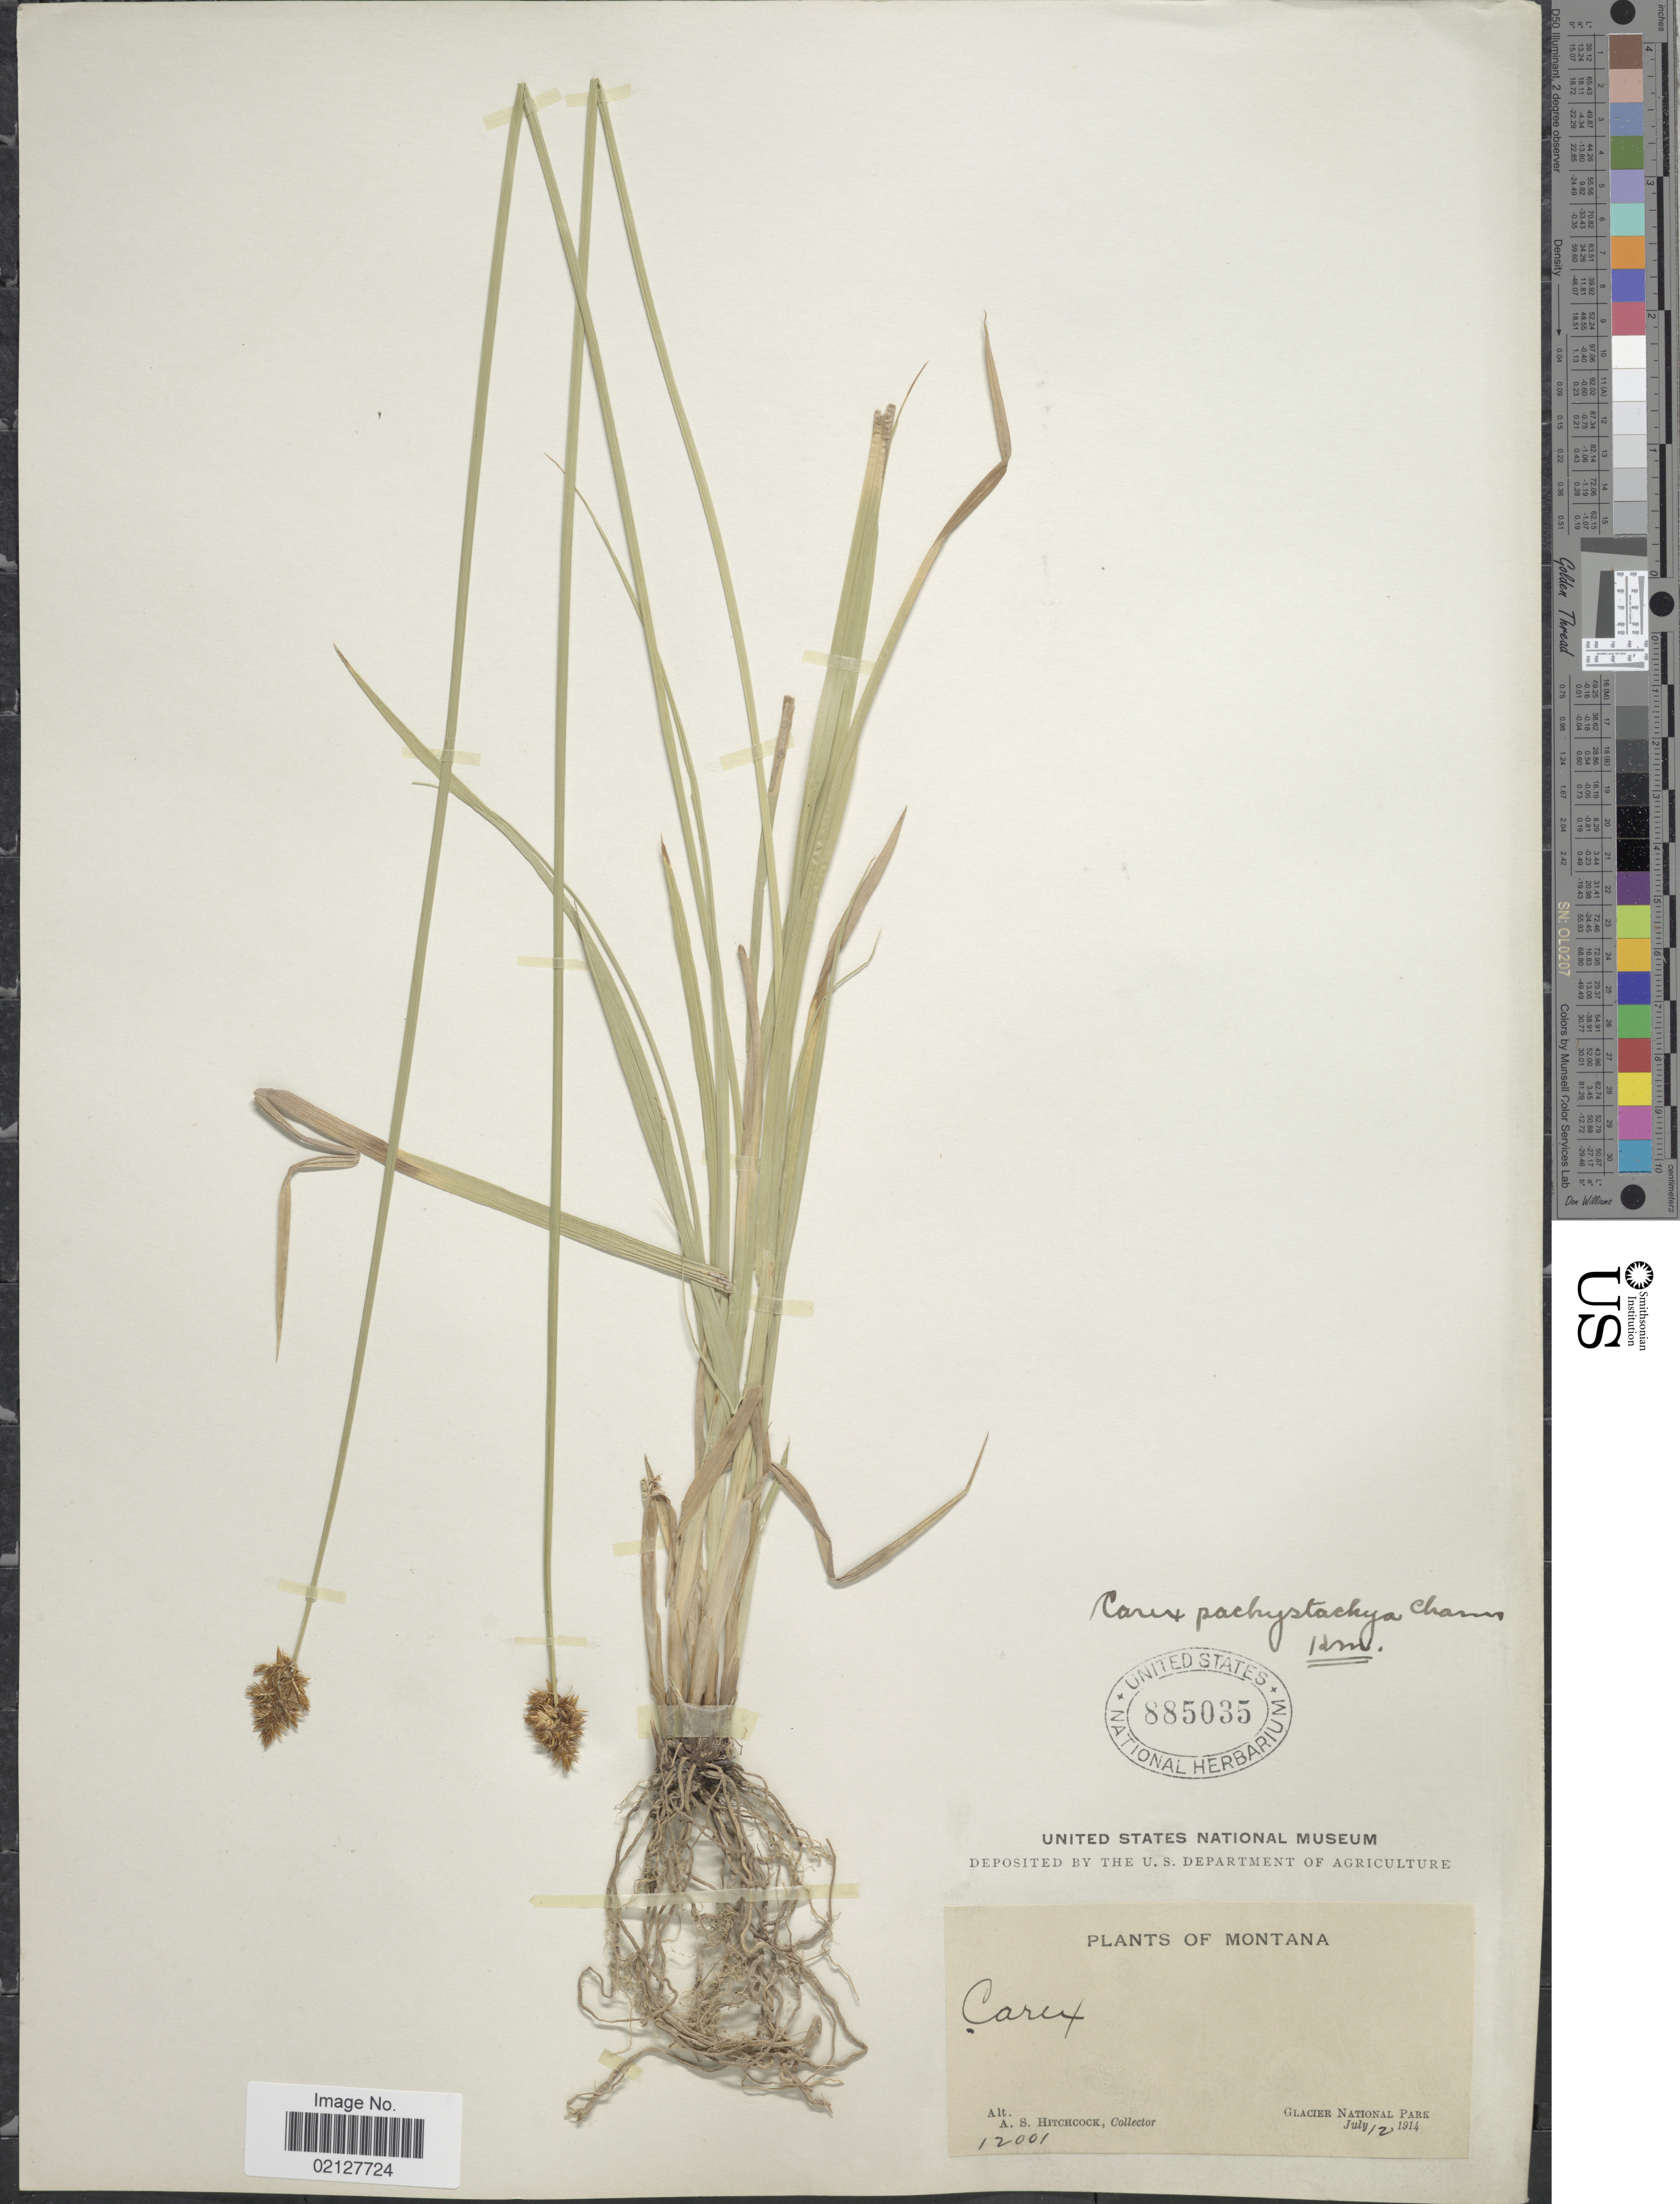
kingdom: Plantae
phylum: Tracheophyta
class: Liliopsida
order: Poales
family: Cyperaceae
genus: Carex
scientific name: Carex pachystachya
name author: Cham. ex Steud.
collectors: A. S. Hitchcock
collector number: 12001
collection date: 1914-07-12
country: United States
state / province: Montana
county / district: Flathead / Glacier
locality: Glacier National Park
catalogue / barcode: US 885035